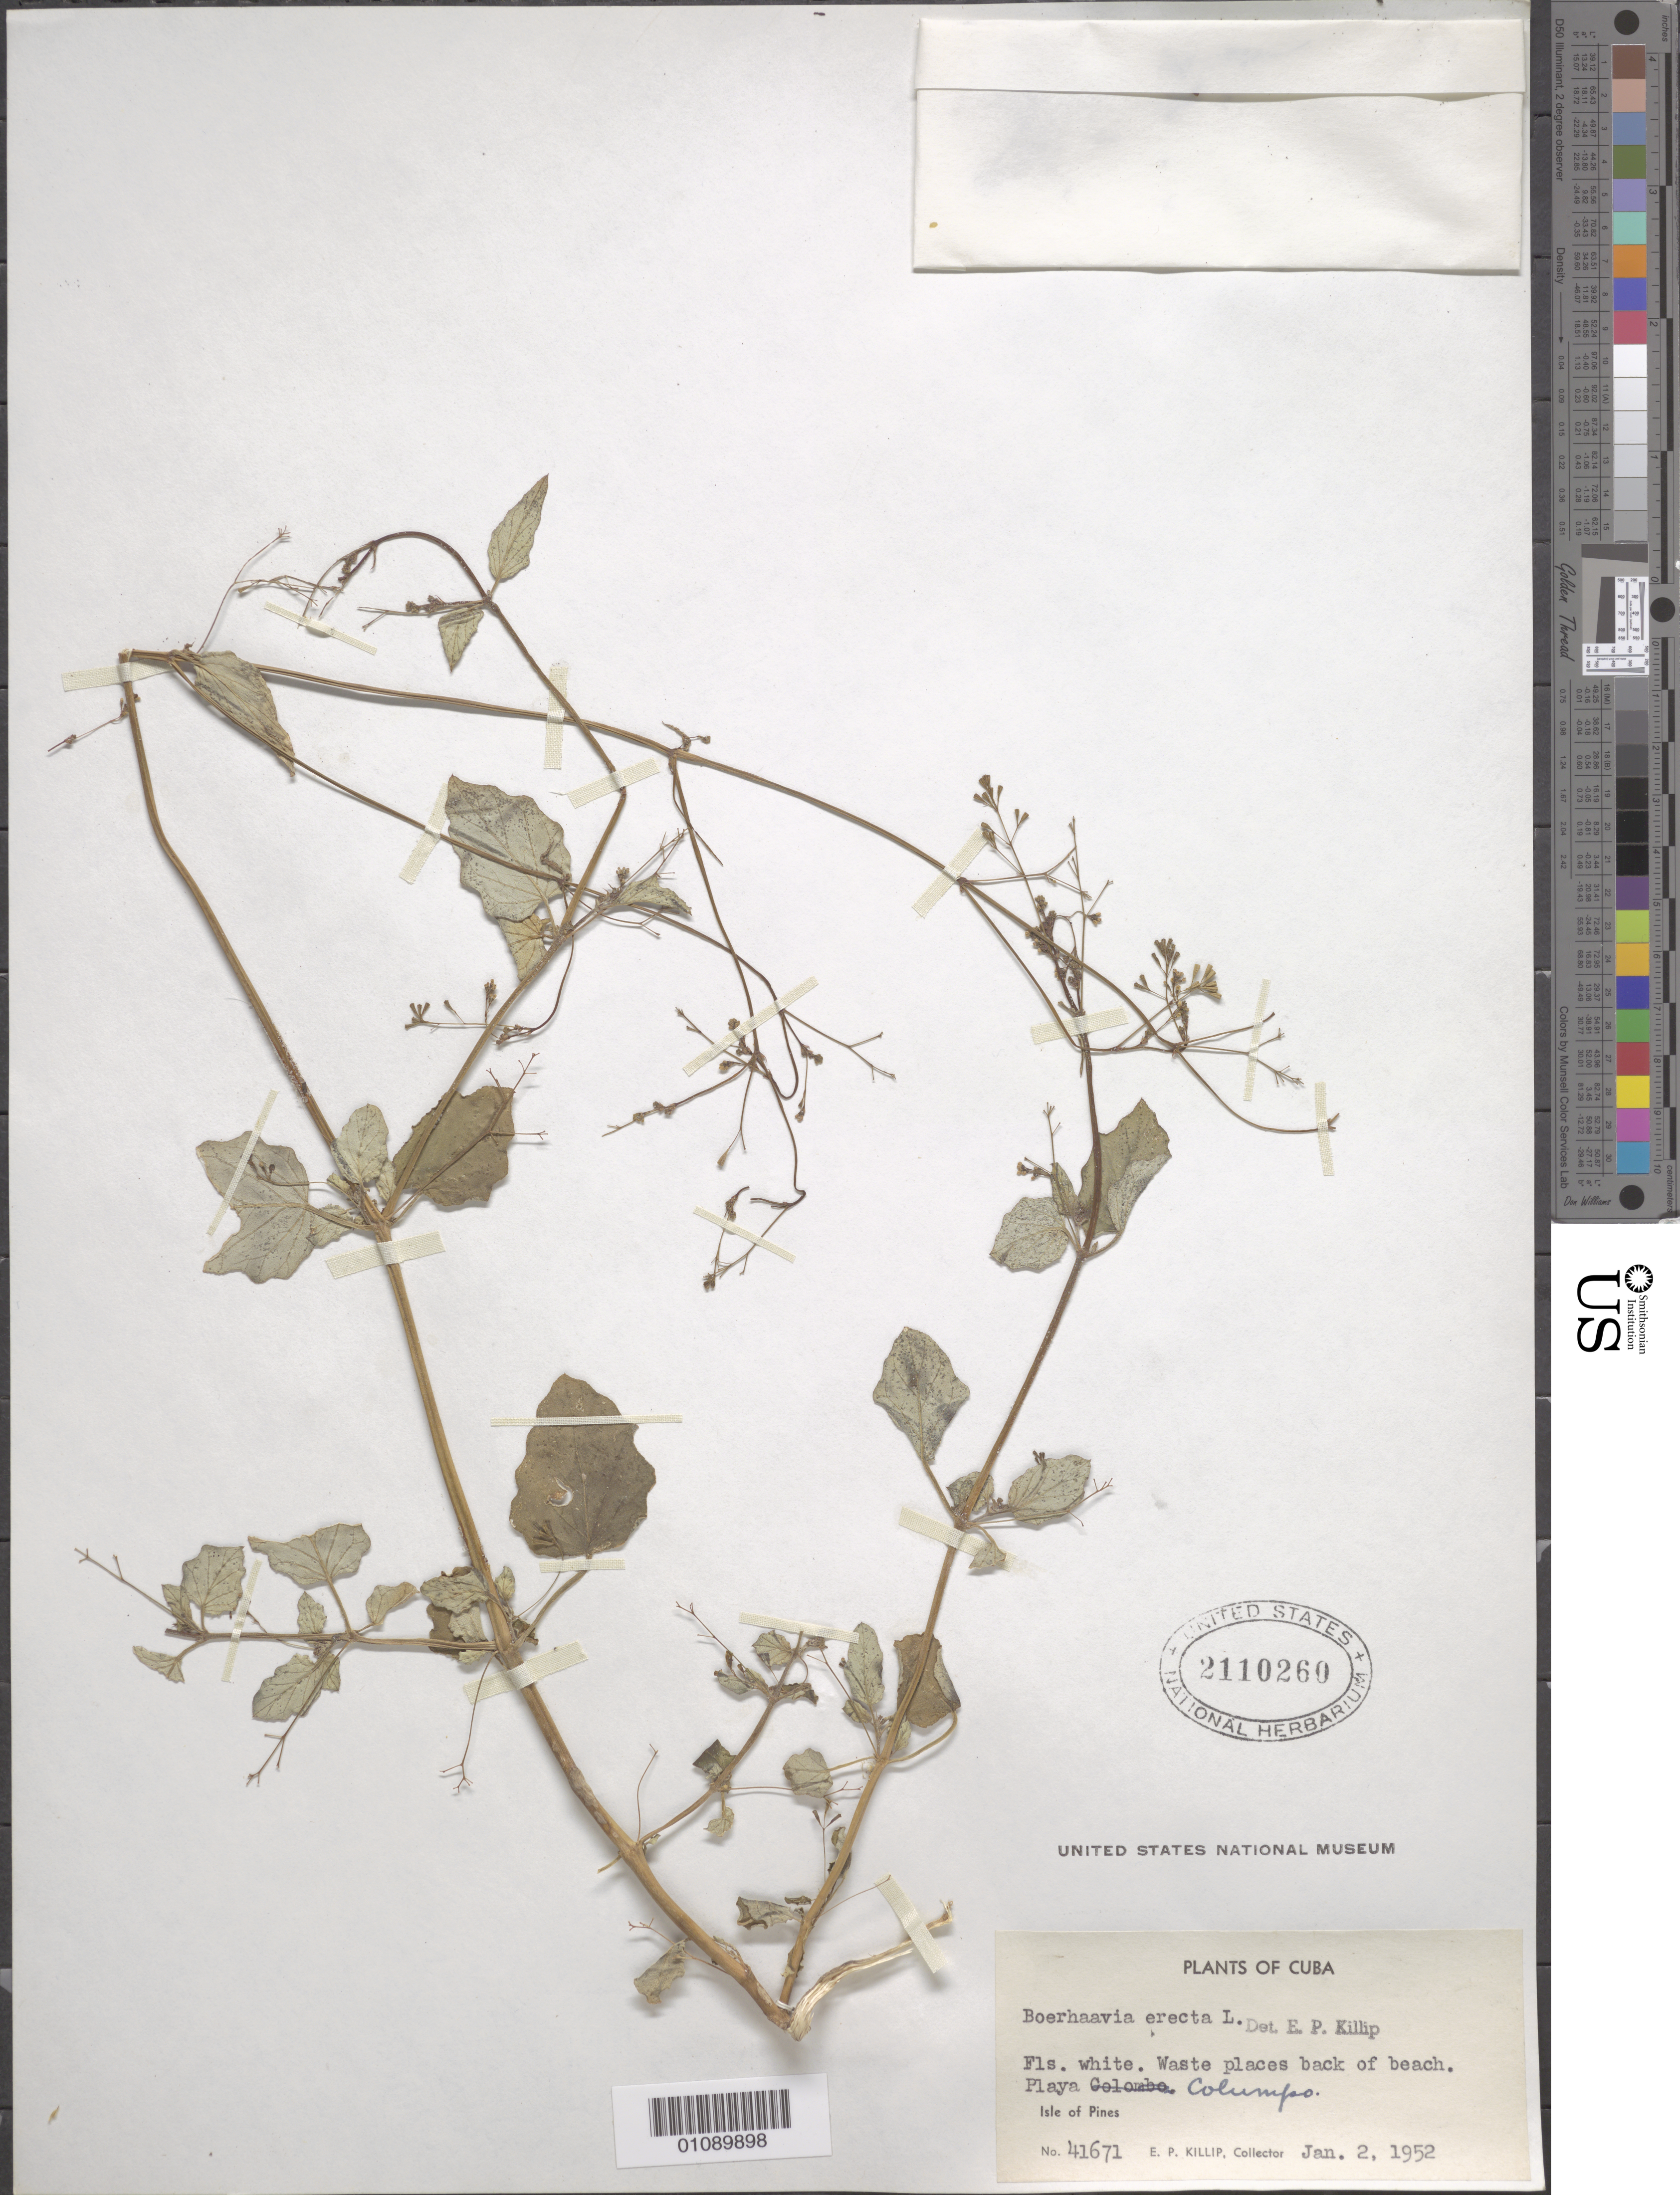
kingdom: Plantae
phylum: Tracheophyta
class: Magnoliopsida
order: Caryophyllales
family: Nyctaginaceae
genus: Boerhavia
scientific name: Boerhavia erecta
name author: L.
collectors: E. P. Killip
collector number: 41671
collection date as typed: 02 Jan 1952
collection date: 1952-01-02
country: Cuba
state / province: Isla de La Juventud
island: Isla de la Juventud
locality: Isle of Pines, Playa Columpo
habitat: Waste places back of beach.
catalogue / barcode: US 2110360